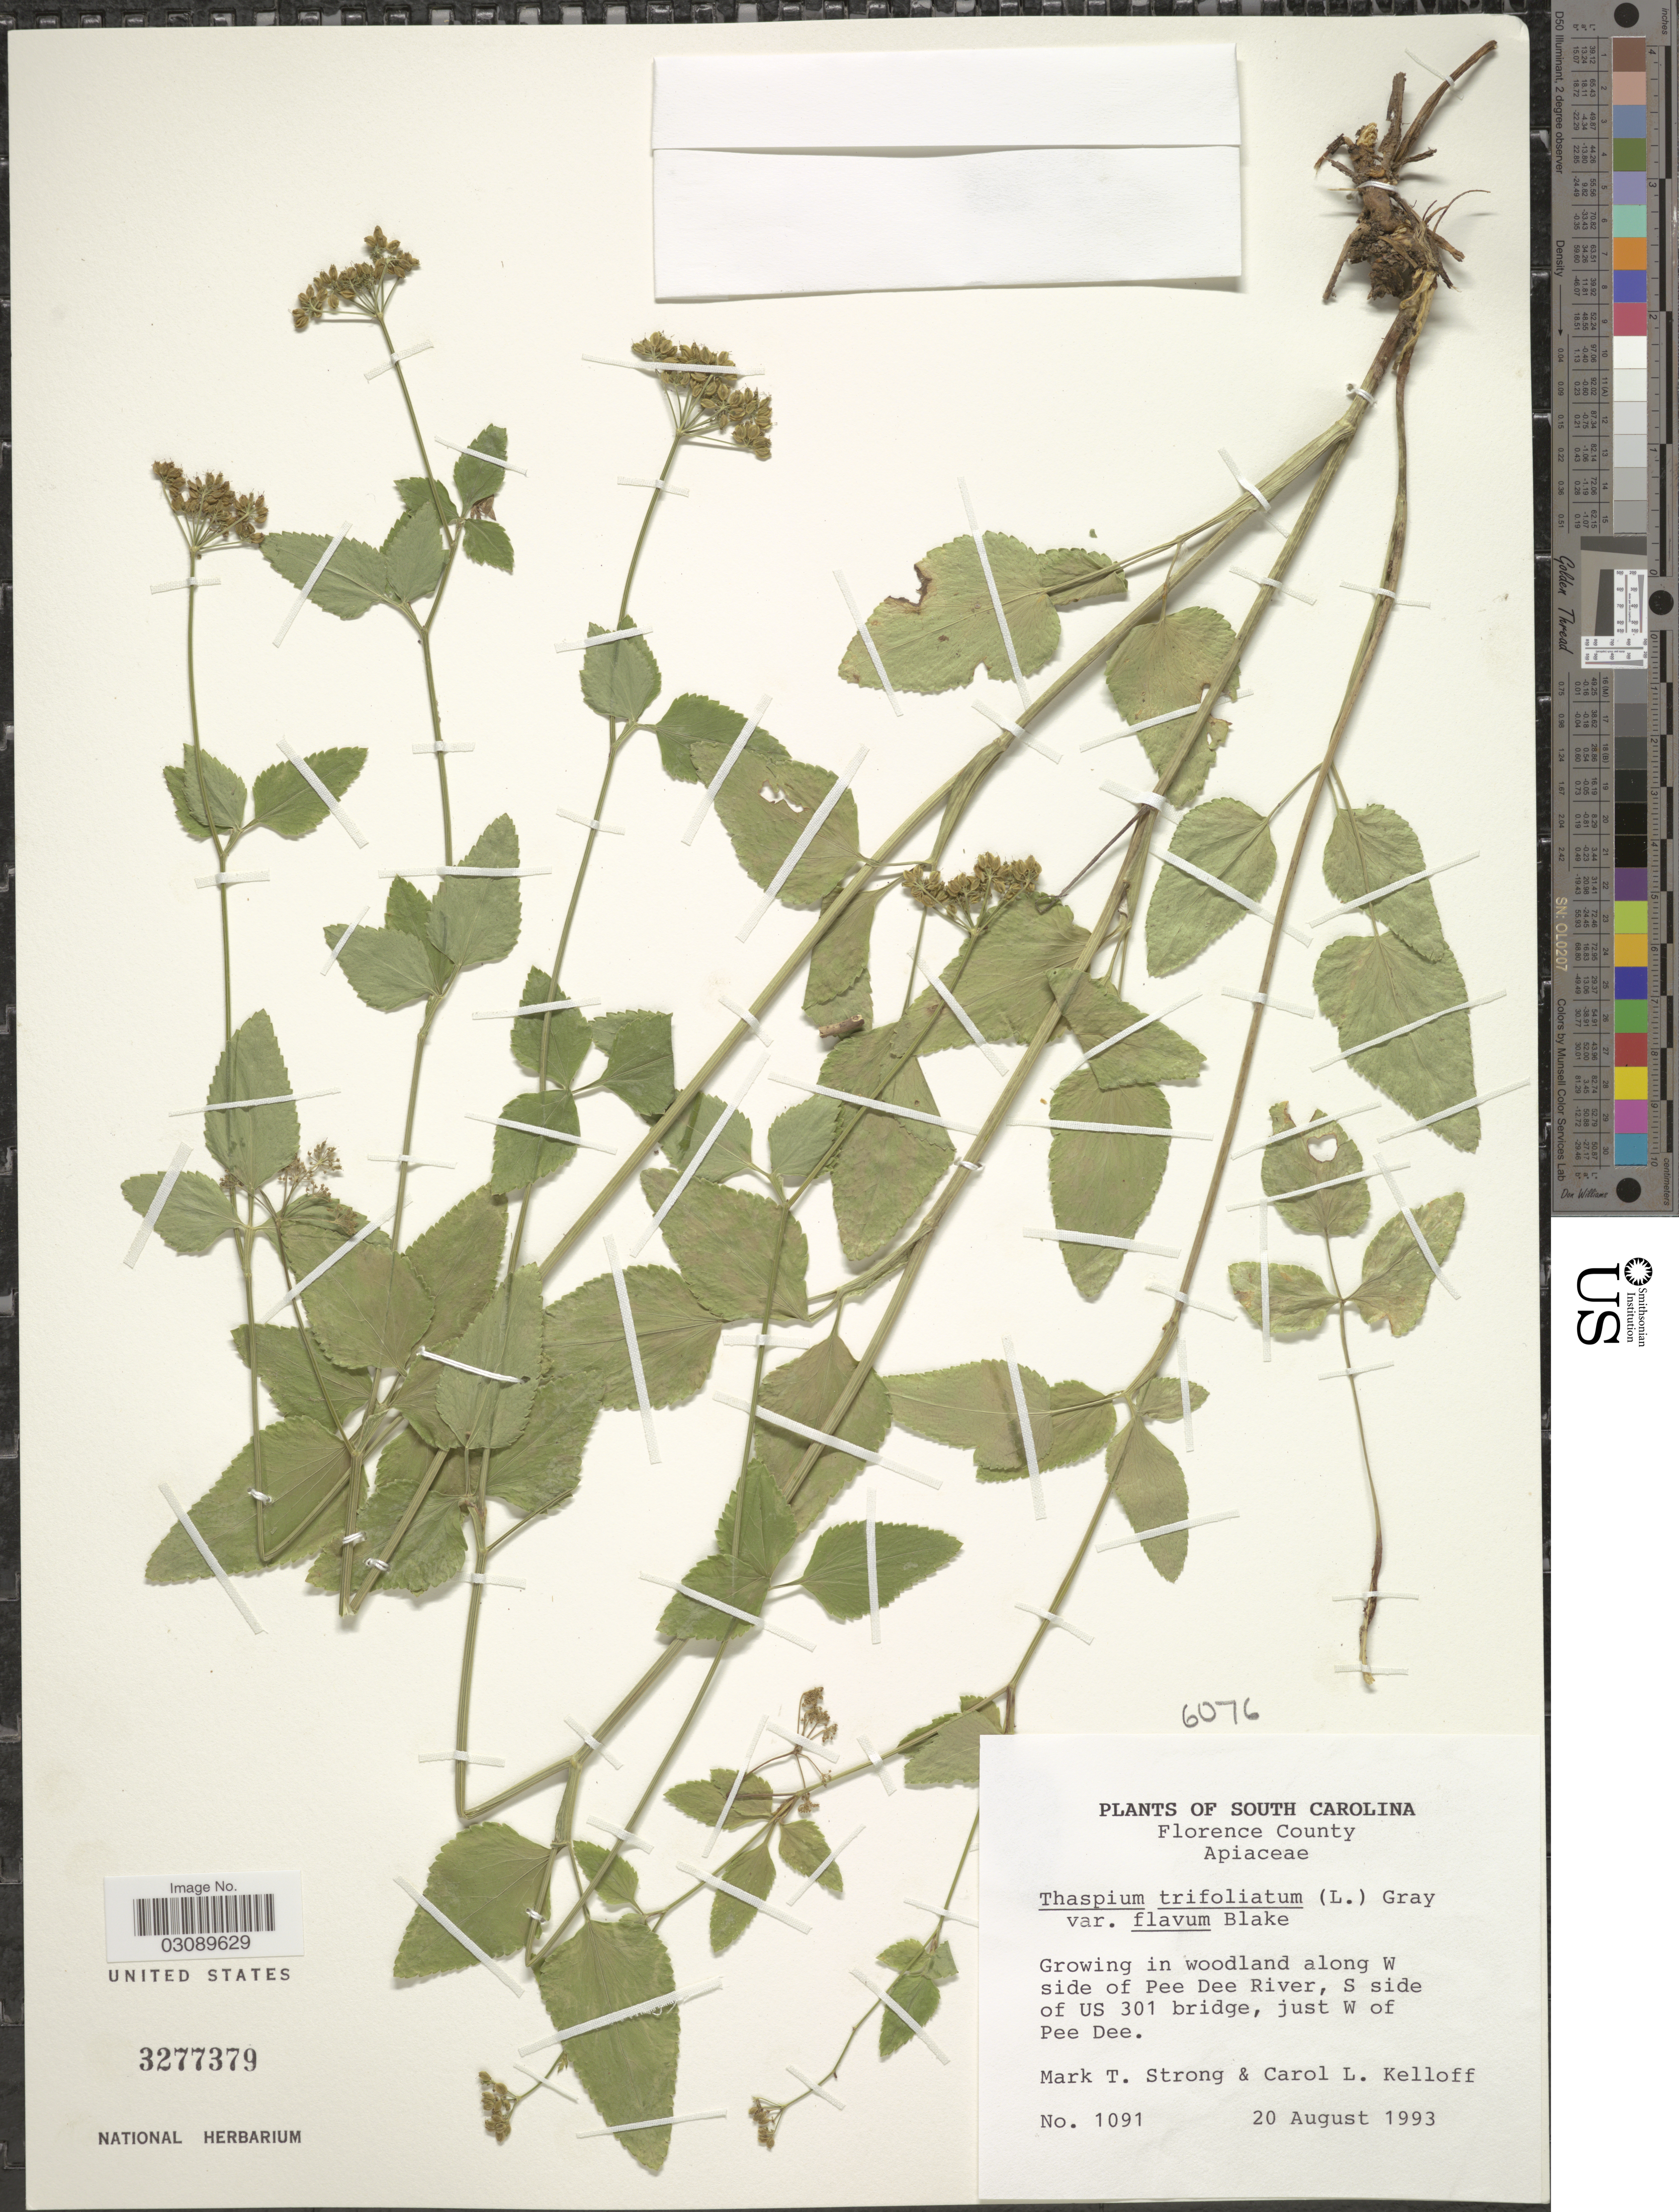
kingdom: Plantae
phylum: Tracheophyta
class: Magnoliopsida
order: Apiales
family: Apiaceae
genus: Thaspium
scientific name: Thaspium trifoliatum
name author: (L.) A. Gray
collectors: M. T. Strong & C. L. Kelloff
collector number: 1091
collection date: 1993-08-20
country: United States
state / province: South Carolina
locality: Florence County. Along W side of Pee Dee River, S side of US 301 bridge, just W of Pee Dee.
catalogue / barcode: US 3277379